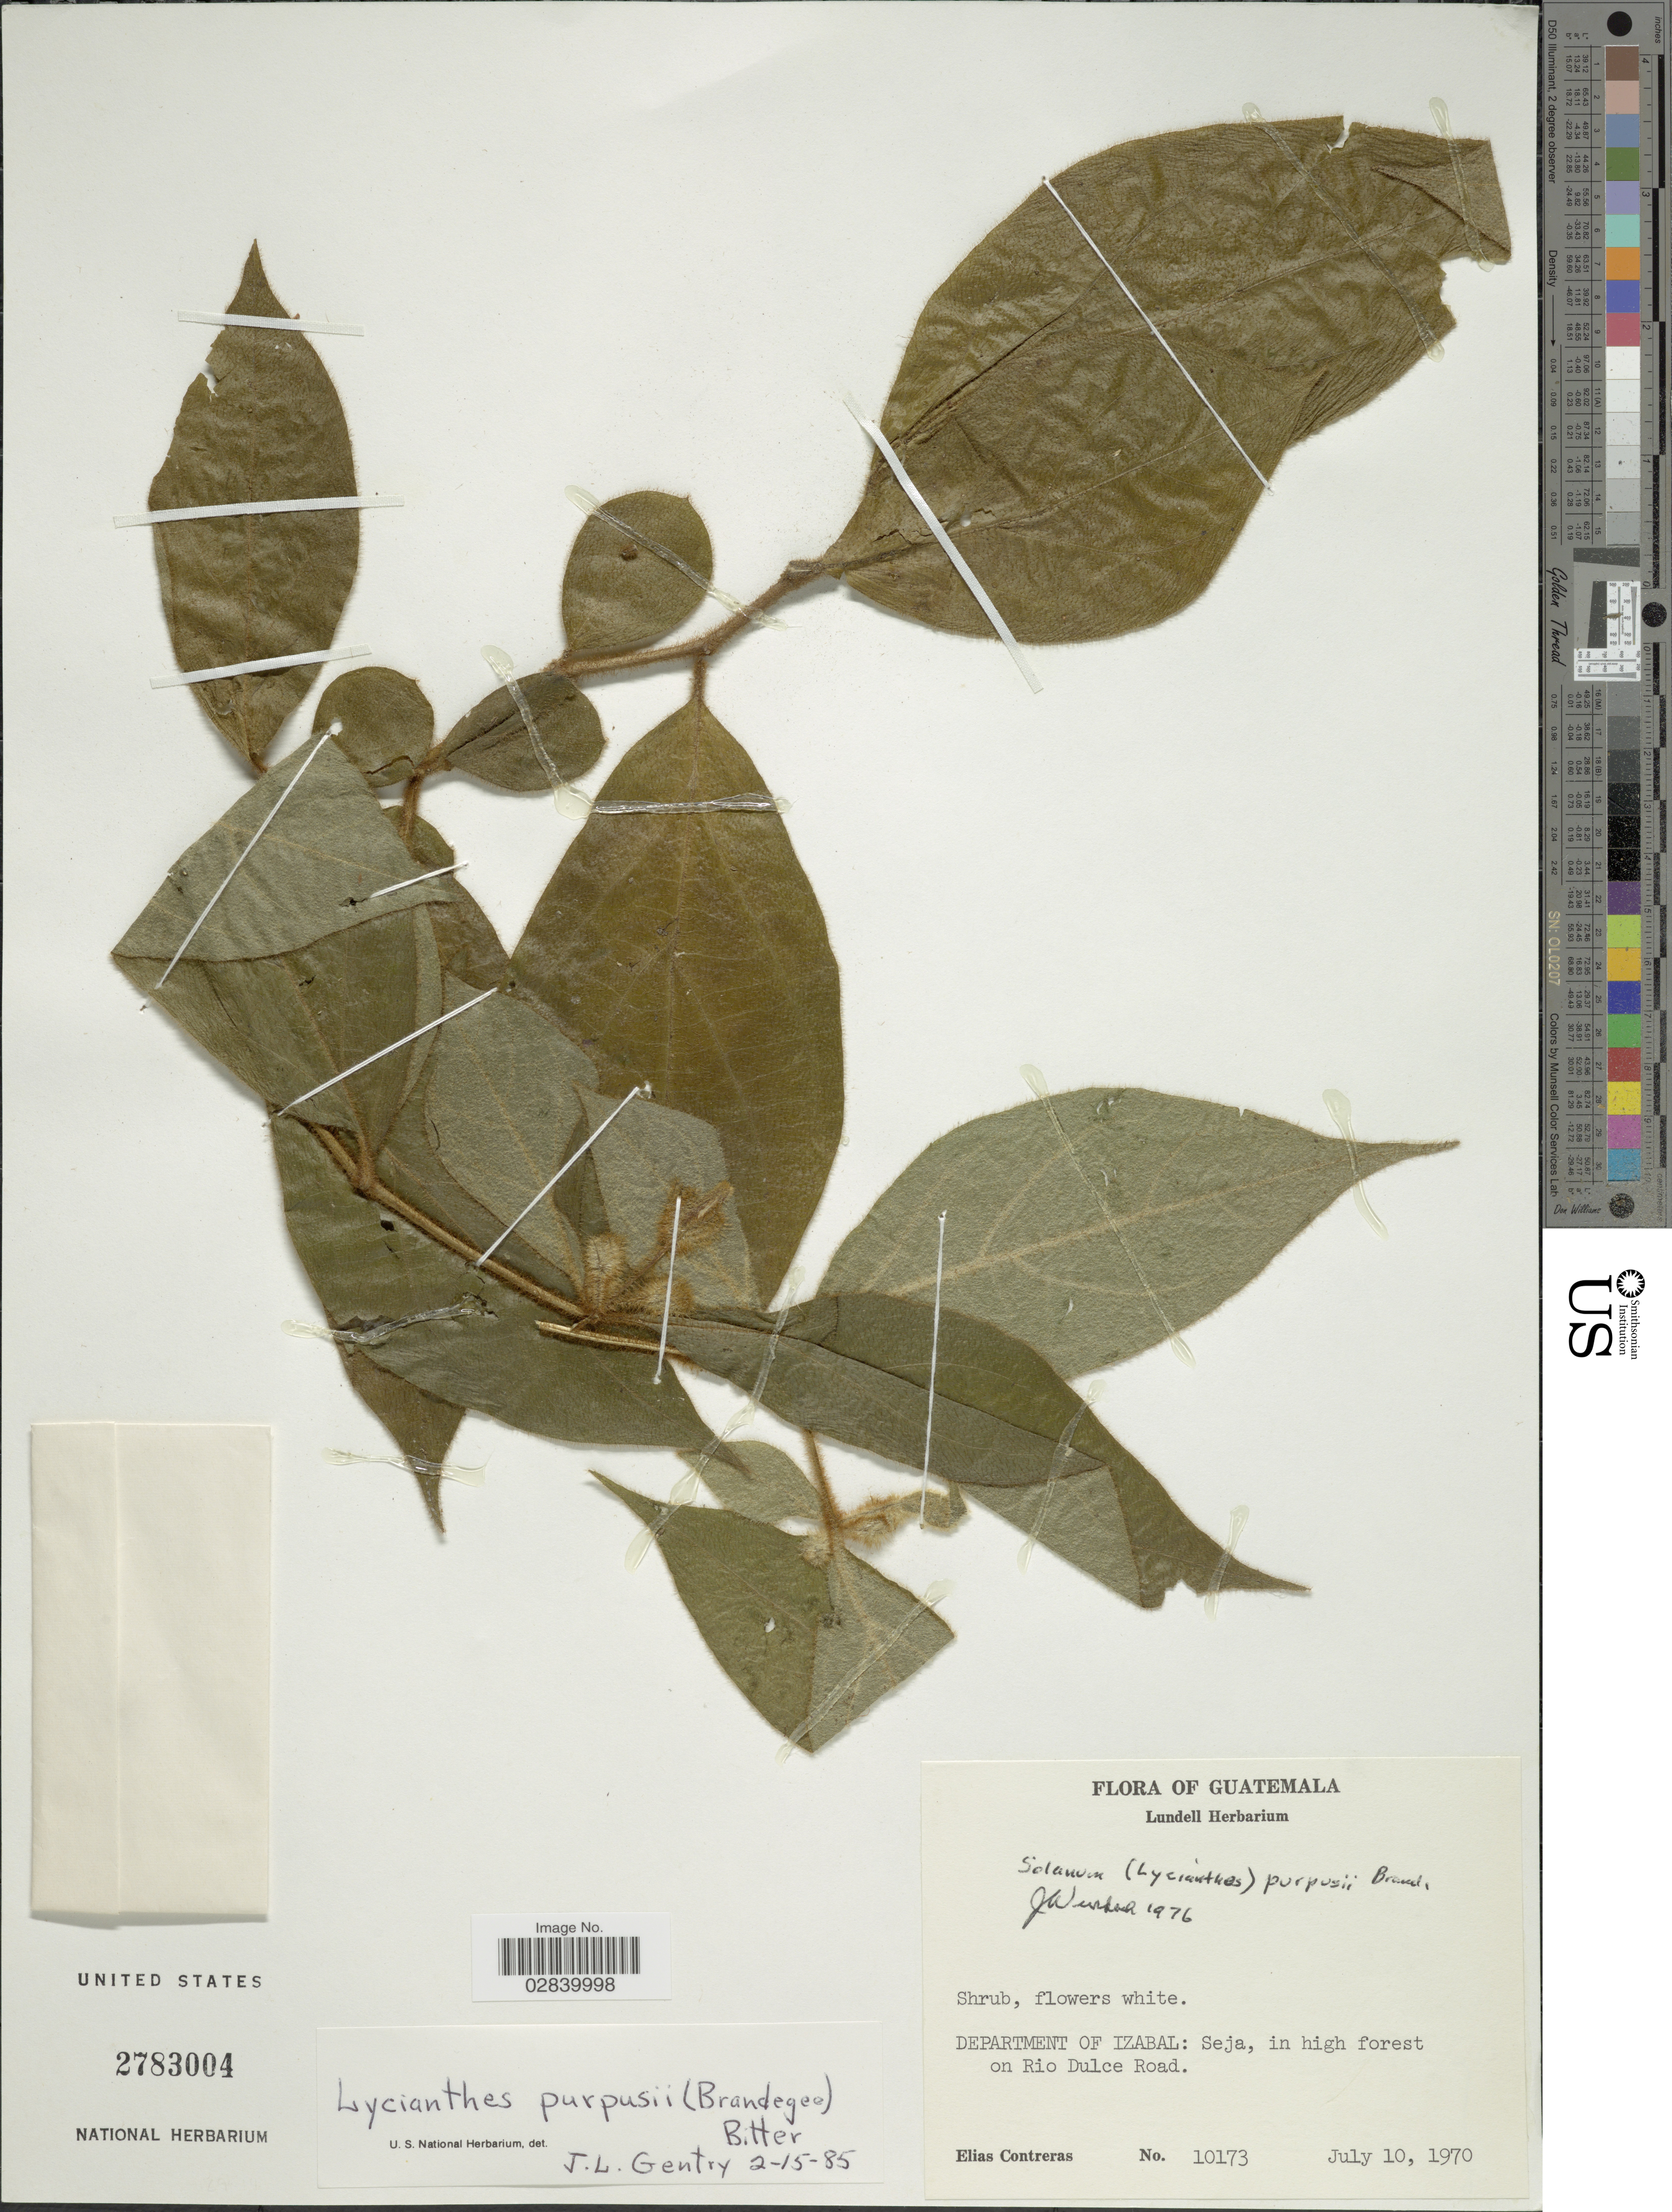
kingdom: Plantae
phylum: Tracheophyta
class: Magnoliopsida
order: Solanales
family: Solanaceae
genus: Lycianthes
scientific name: Lycianthes purpusii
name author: (Brandegee) Bitter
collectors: E. Contreras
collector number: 10173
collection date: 1970-07-10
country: Guatemala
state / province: Izabal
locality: Department of Izabal: Seja, in high forest on Rio Dulce Road.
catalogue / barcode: US 2783004